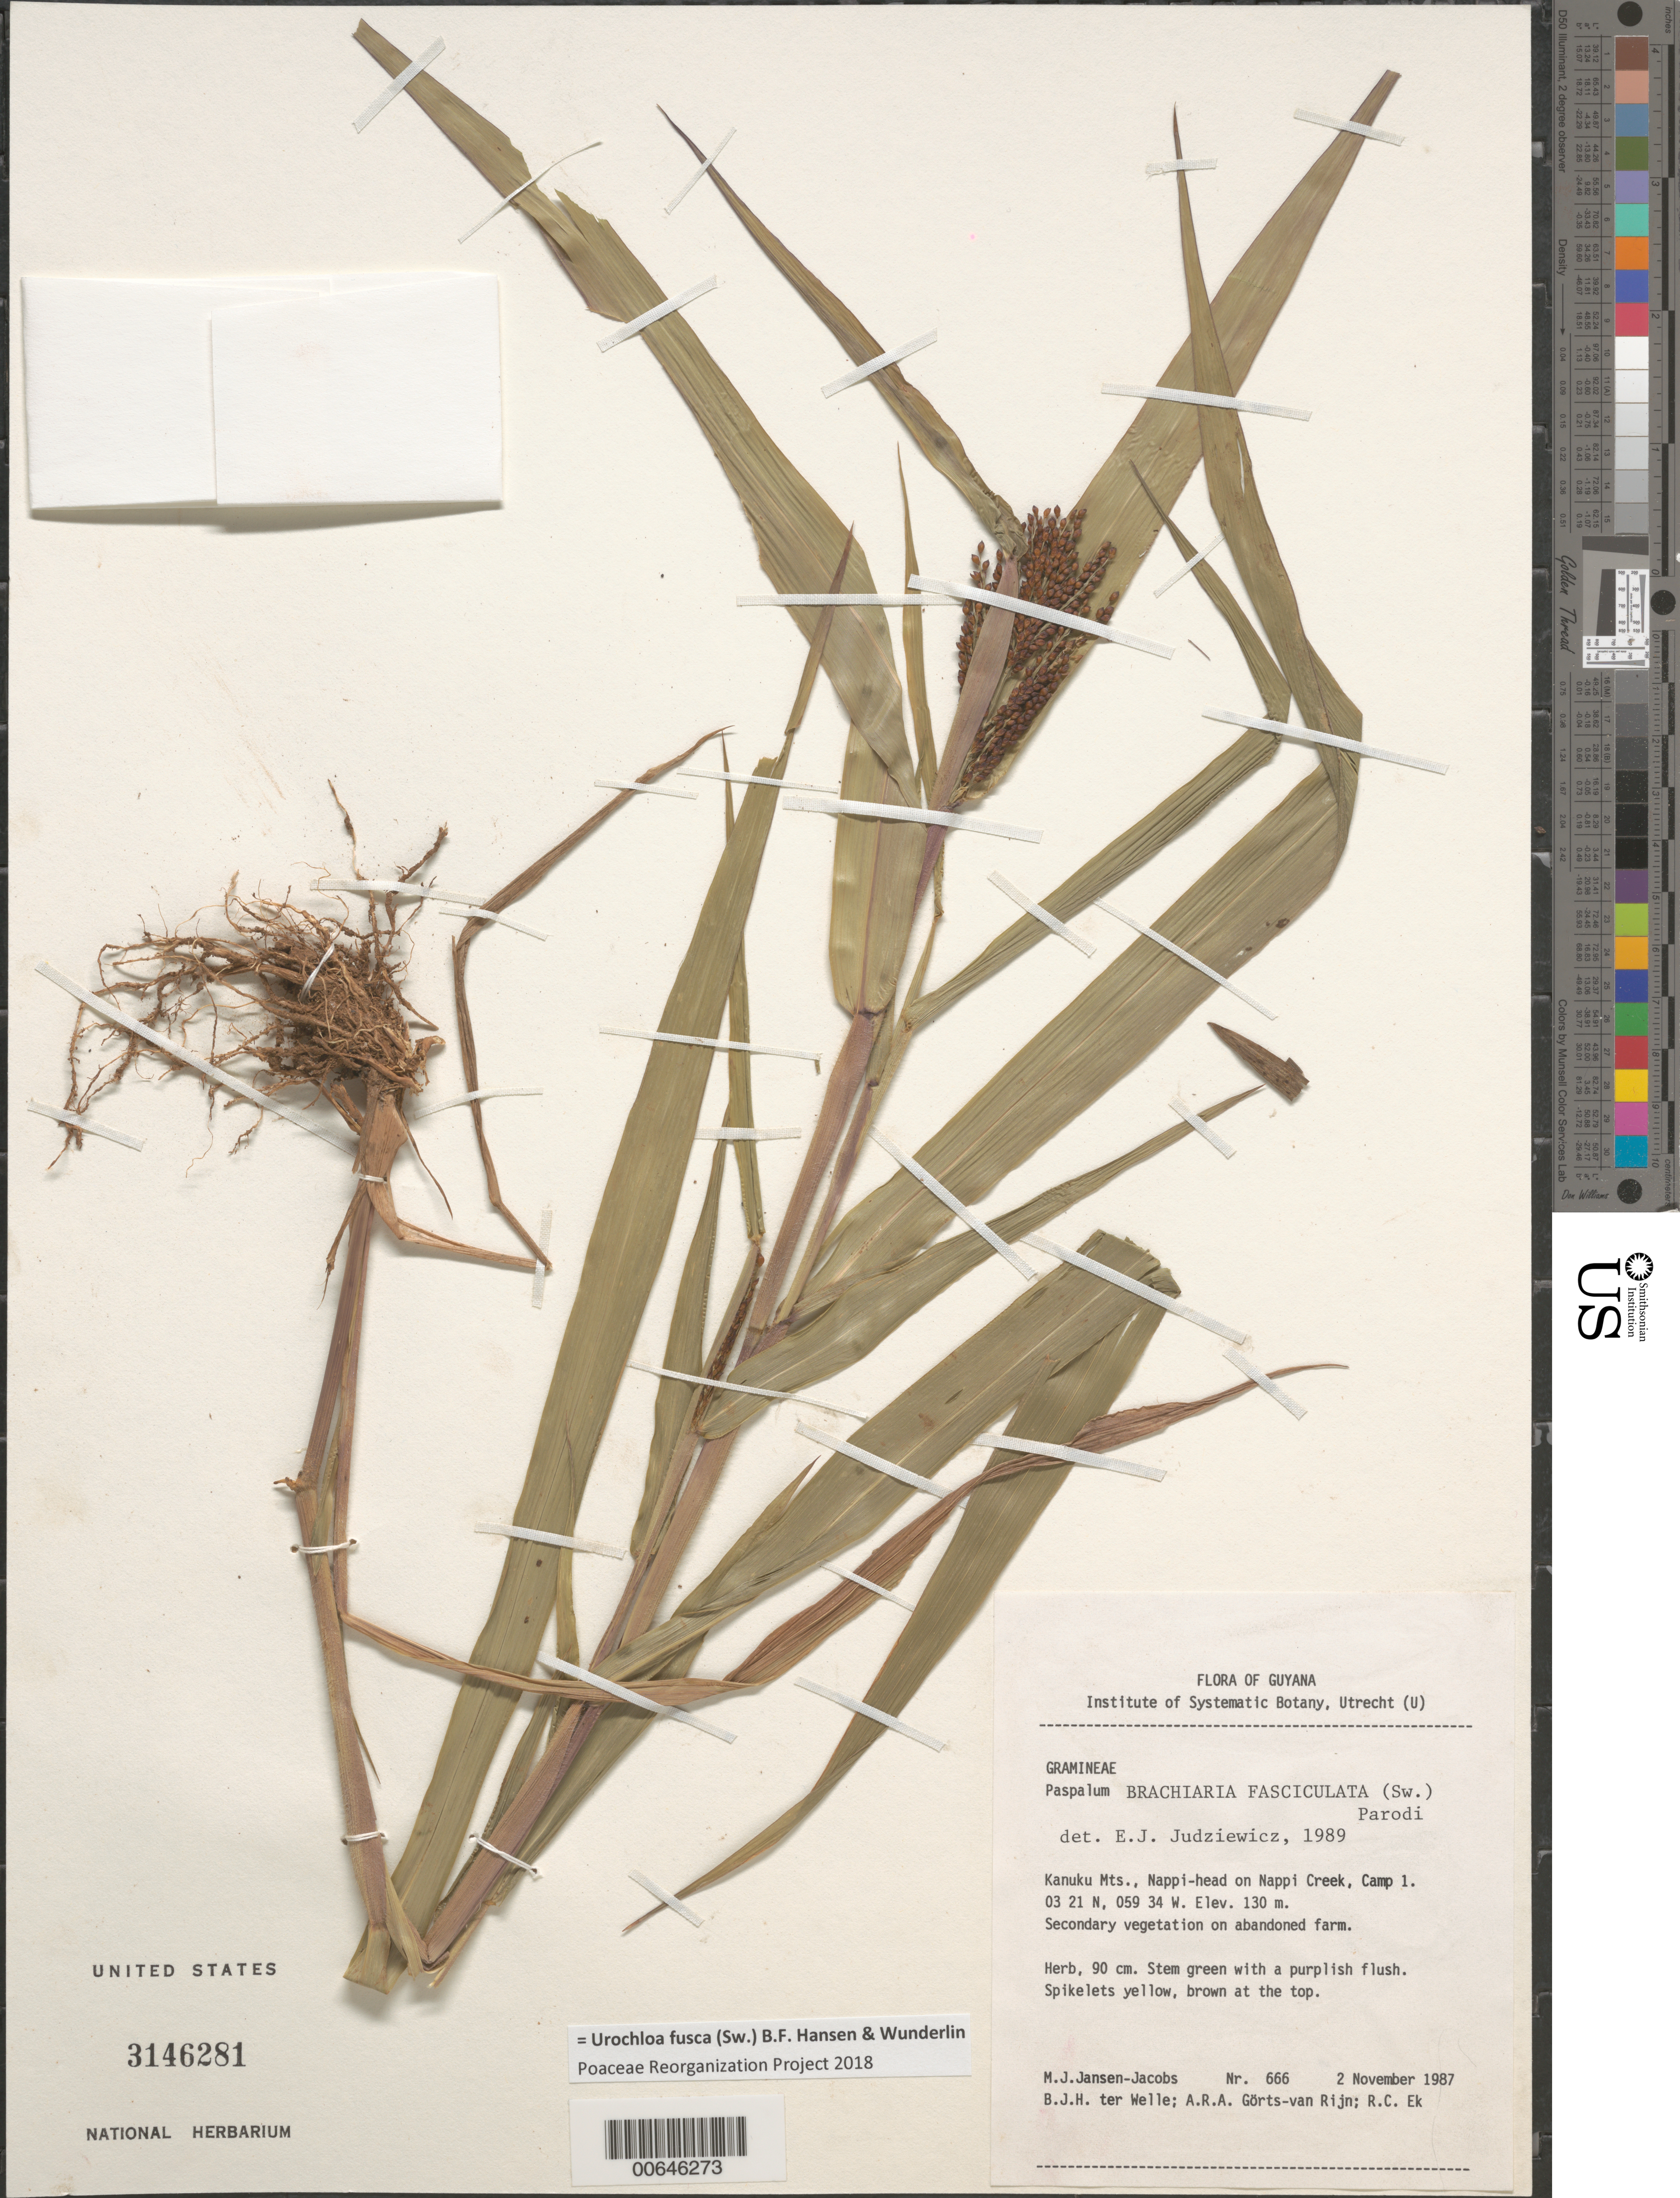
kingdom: Plantae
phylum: Tracheophyta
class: Liliopsida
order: Poales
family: Poaceae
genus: Brachiaria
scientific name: Brachiaria fasciculata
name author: (Sw.) Parodi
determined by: Judziewicz, E. J.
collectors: M. J. Jansen-Jacobs, B. Welle, A. .R. A. Görts-van Rijn & R. C. Ek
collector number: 666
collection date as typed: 2-Nov-87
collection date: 1987-11-02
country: Guyana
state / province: U. Takutu-U. Essequibo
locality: Kanuku Mts., Nappi-head on Nappi Creek, camp 1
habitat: Secondary vegetation on abandoned farm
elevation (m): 130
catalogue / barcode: US 3146281